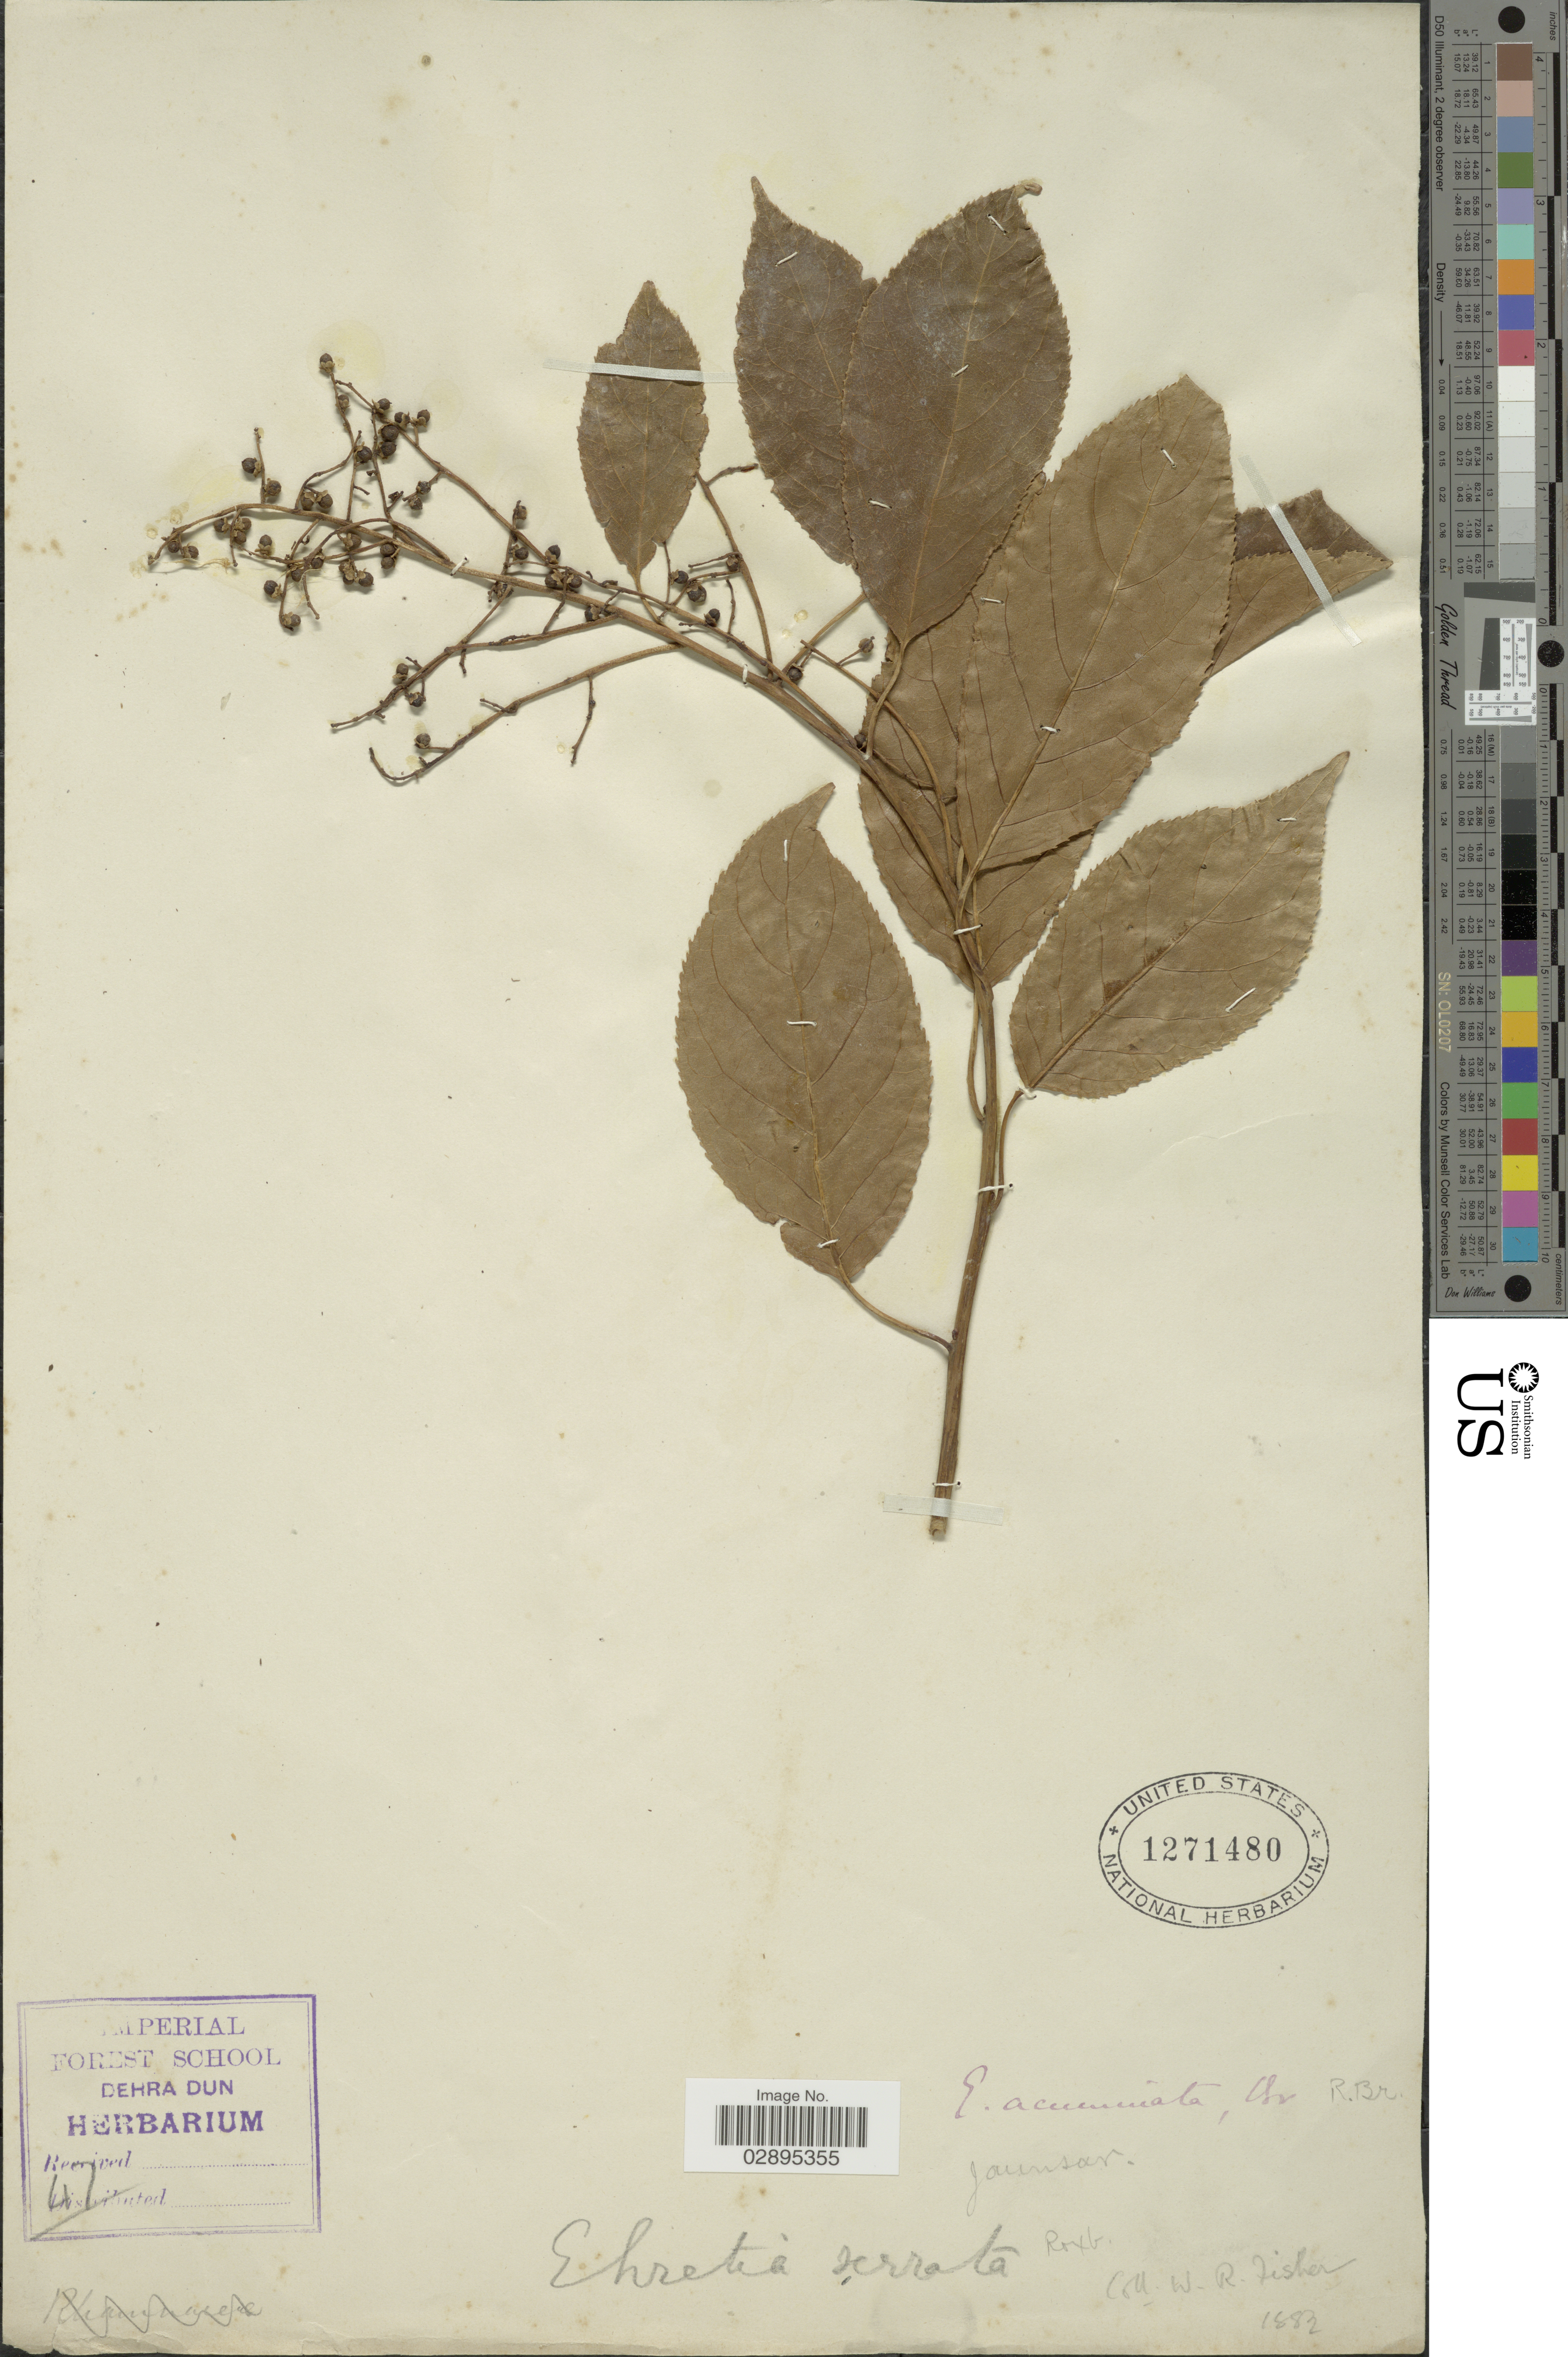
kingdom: Plantae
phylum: Tracheophyta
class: Magnoliopsida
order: Boraginales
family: Ehretiaceae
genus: Ehretia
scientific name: Ehretia serrata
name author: Roxb.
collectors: W. Fisher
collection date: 1883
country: India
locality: Jaunsar.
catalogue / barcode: US 1271480